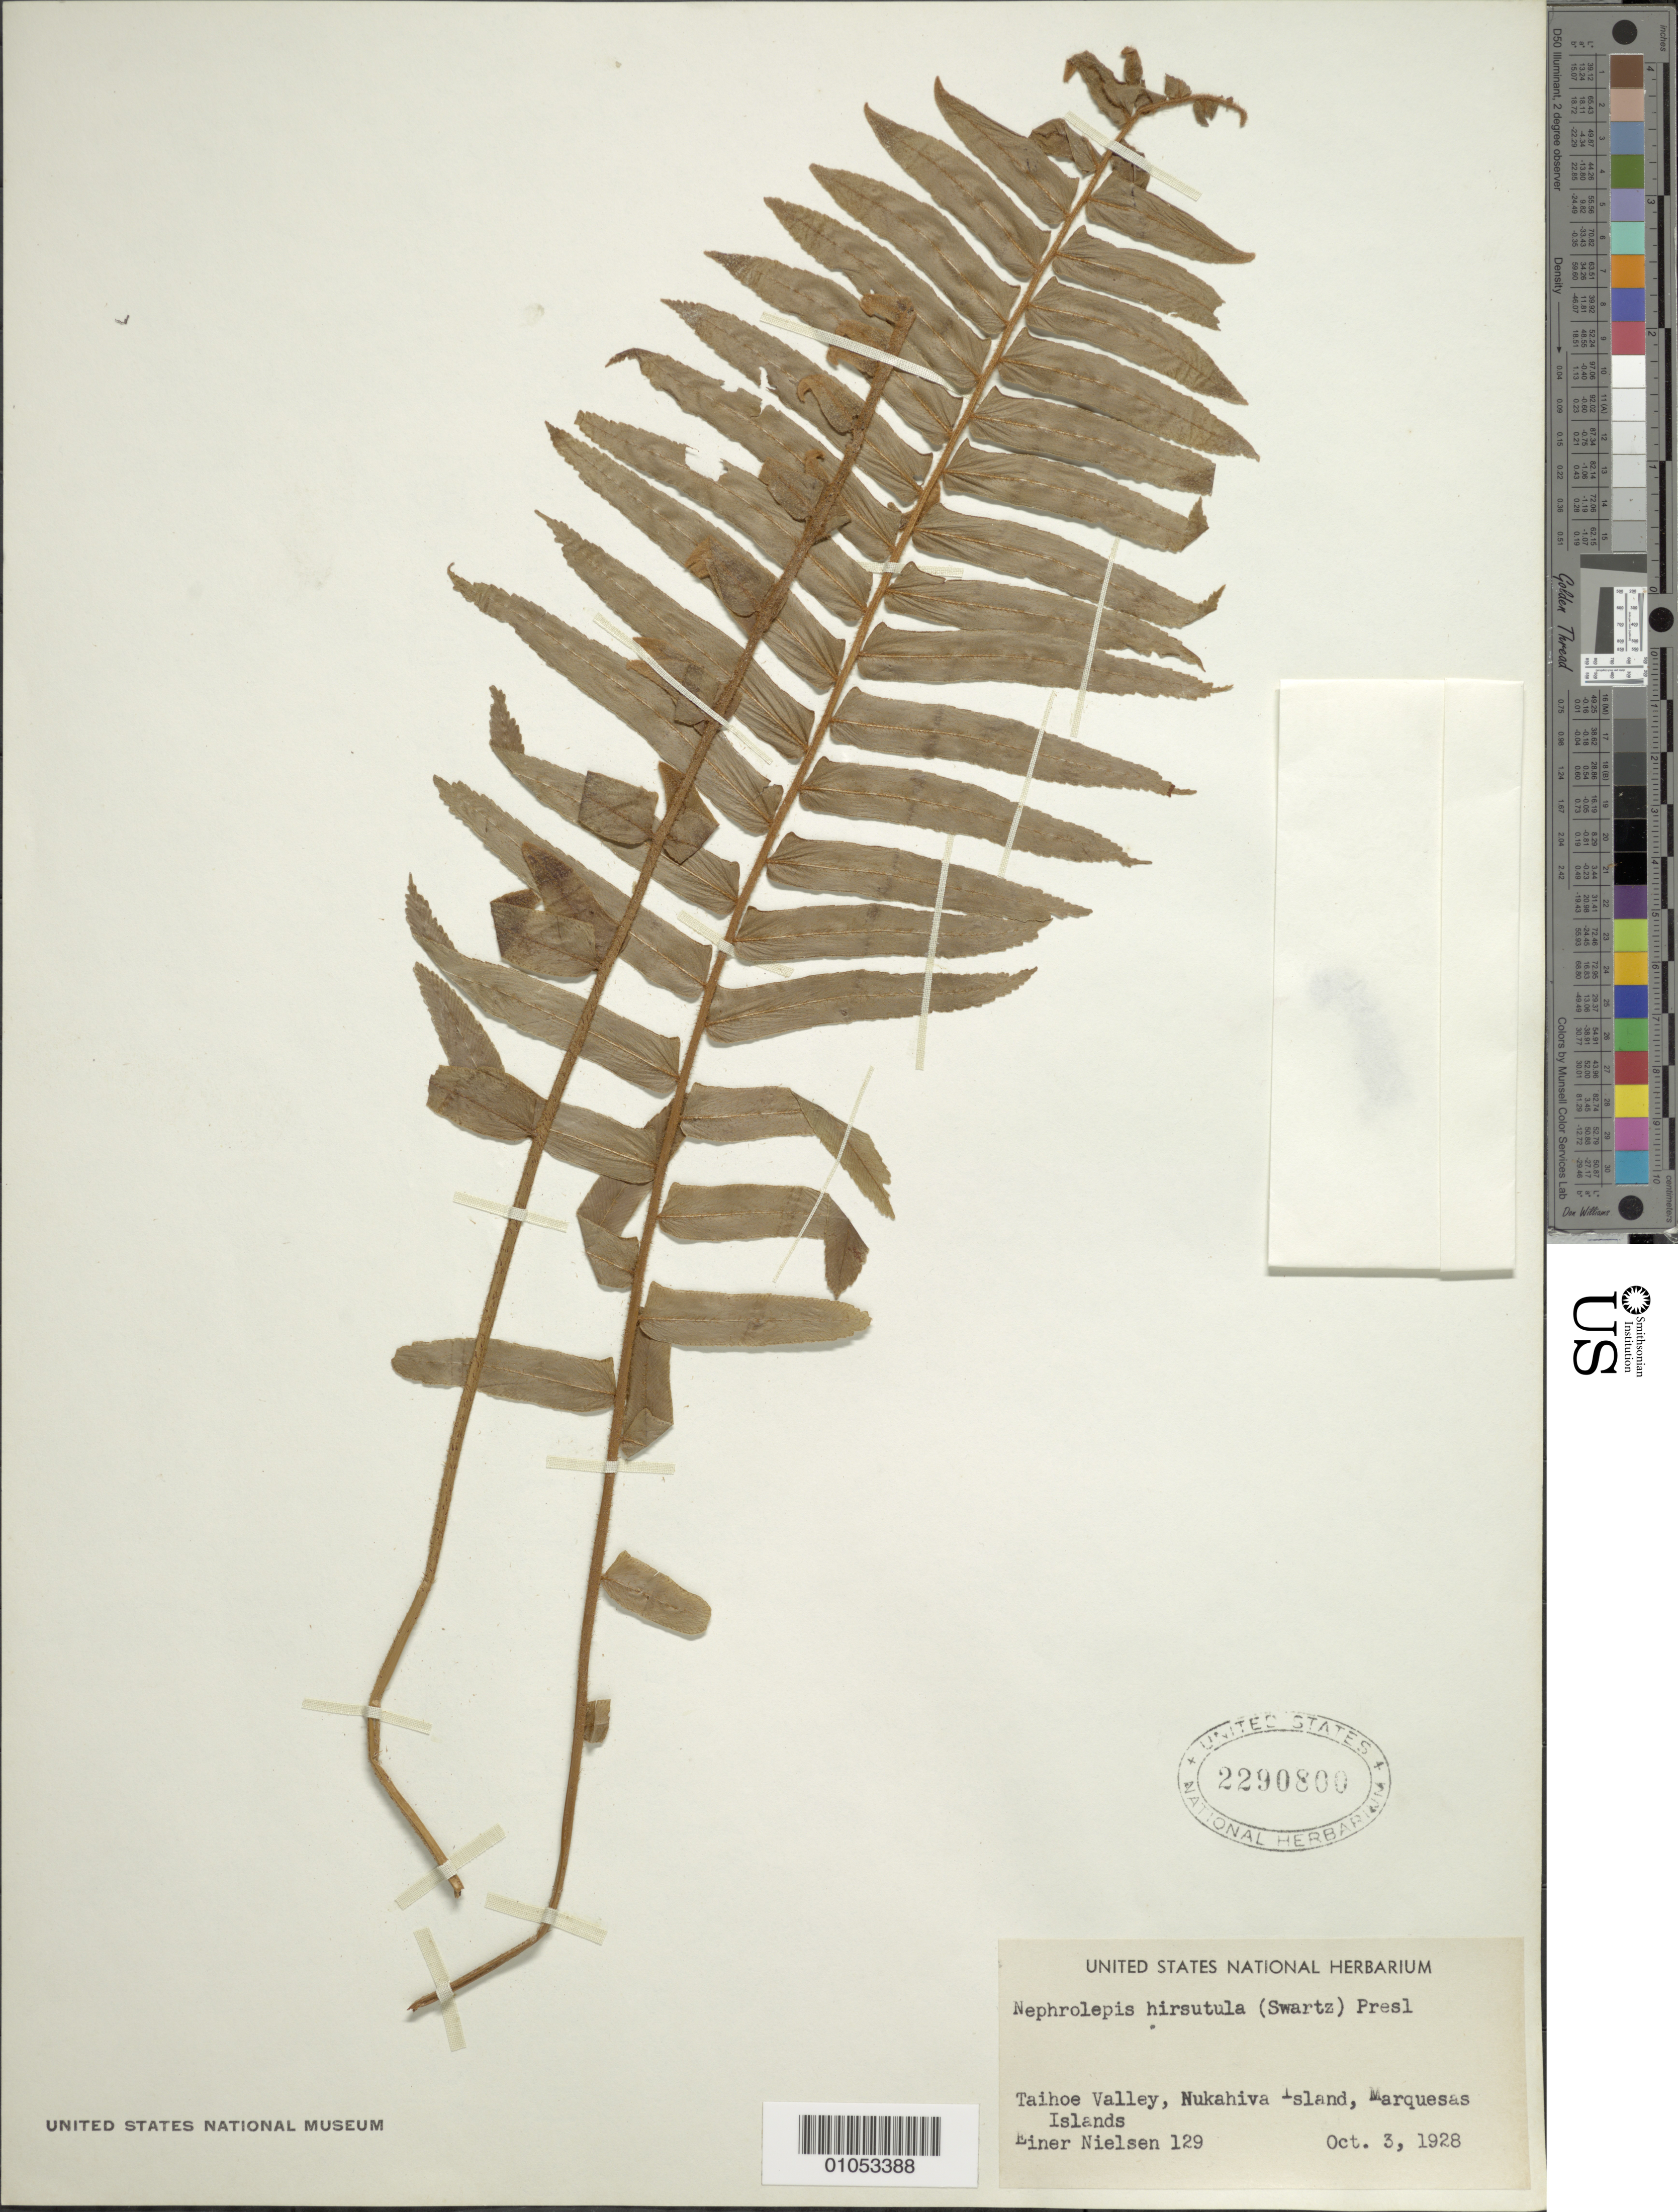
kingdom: Plantae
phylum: Tracheophyta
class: Polypodiopsida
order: Polypodiales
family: Nephrolepidaceae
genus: Nephrolepis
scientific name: Nephrolepis hirsutula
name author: (G. Forst.) C. Presl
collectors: E. Nielsen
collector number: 129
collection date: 1928-10-08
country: French Polynesia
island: Nuku Hiva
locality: Taihoe Valley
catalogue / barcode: US 2290800